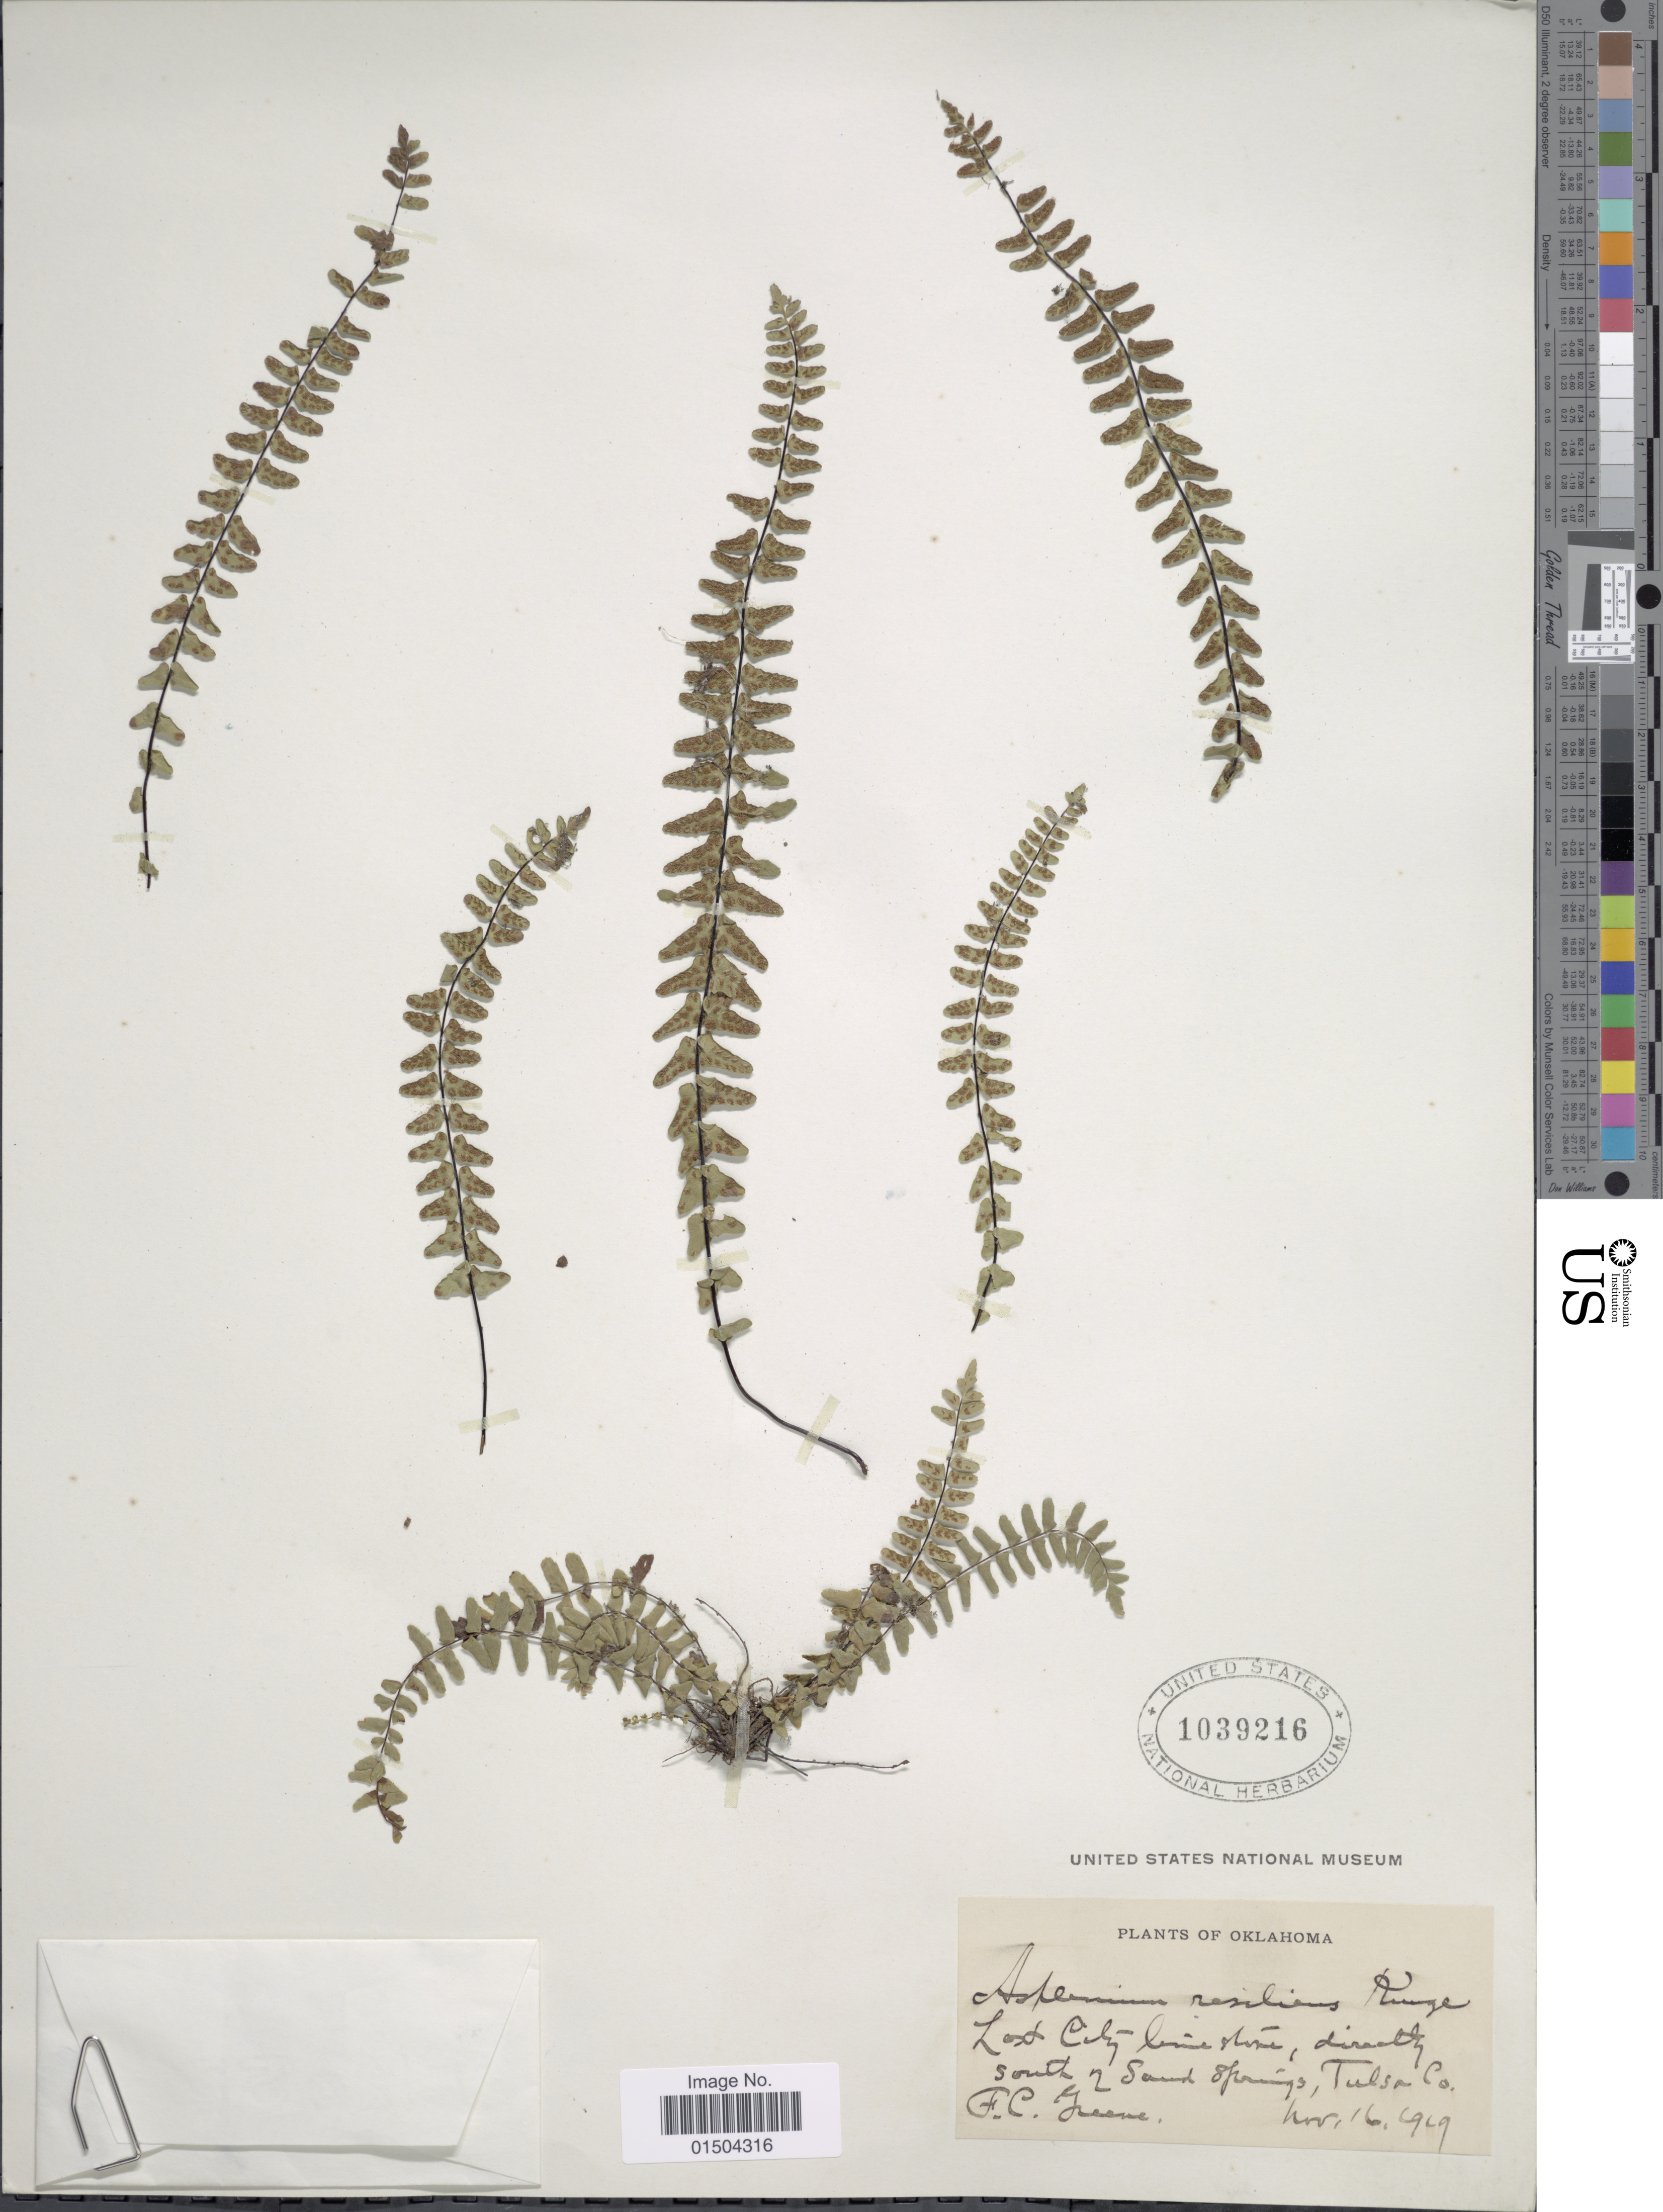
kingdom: Plantae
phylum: Tracheophyta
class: Polypodiopsida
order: Polypodiales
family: Aspleniaceae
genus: Asplenium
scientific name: Asplenium resiliens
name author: Kunze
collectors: F. C. Greene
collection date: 1919-11-16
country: United States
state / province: Oklahoma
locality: Lost City limestone, directly south of Sand Spring, Tulsa Co.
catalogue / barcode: US 1039216